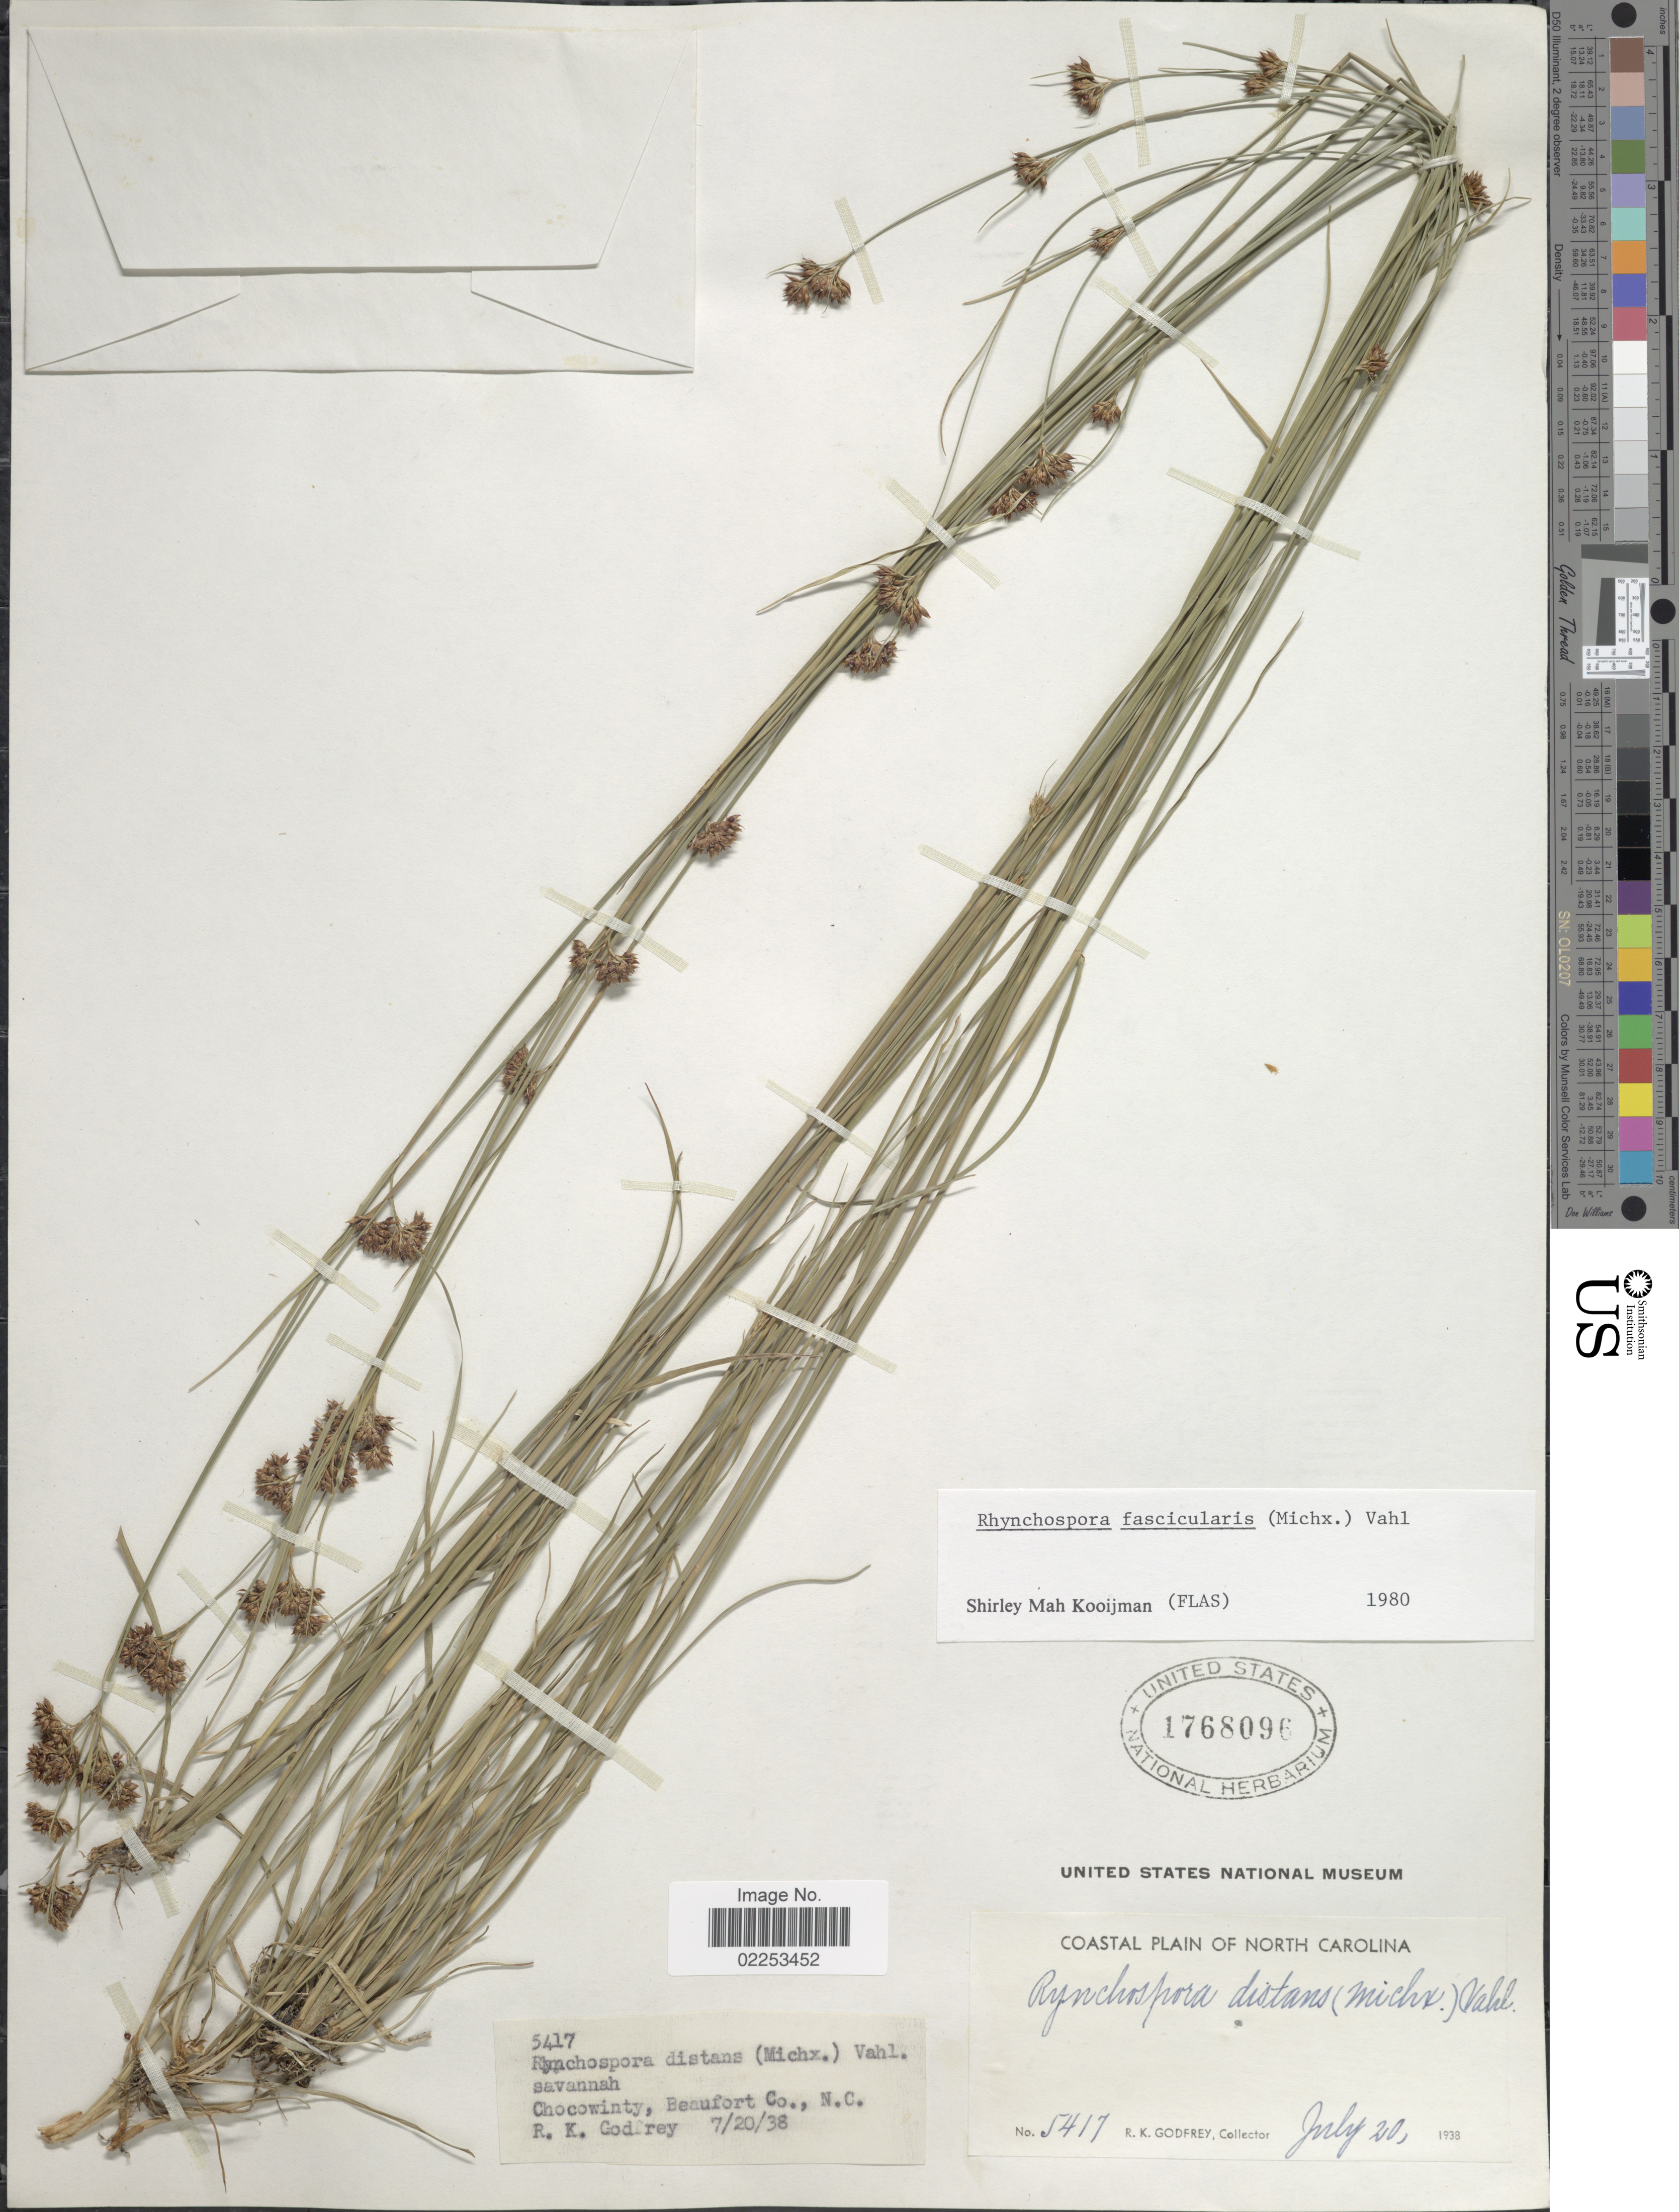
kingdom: Plantae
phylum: Tracheophyta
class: Liliopsida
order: Poales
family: Cyperaceae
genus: Rhynchospora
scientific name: Rhynchospora fascicularis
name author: (Michx.) Vahl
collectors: R. K. Godfrey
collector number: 5417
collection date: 1938-07-20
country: United States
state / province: North Carolina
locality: Savannah, Chocowinty, Beaufort Co., Coastal PLain of North Carolina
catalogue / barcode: US 1768096